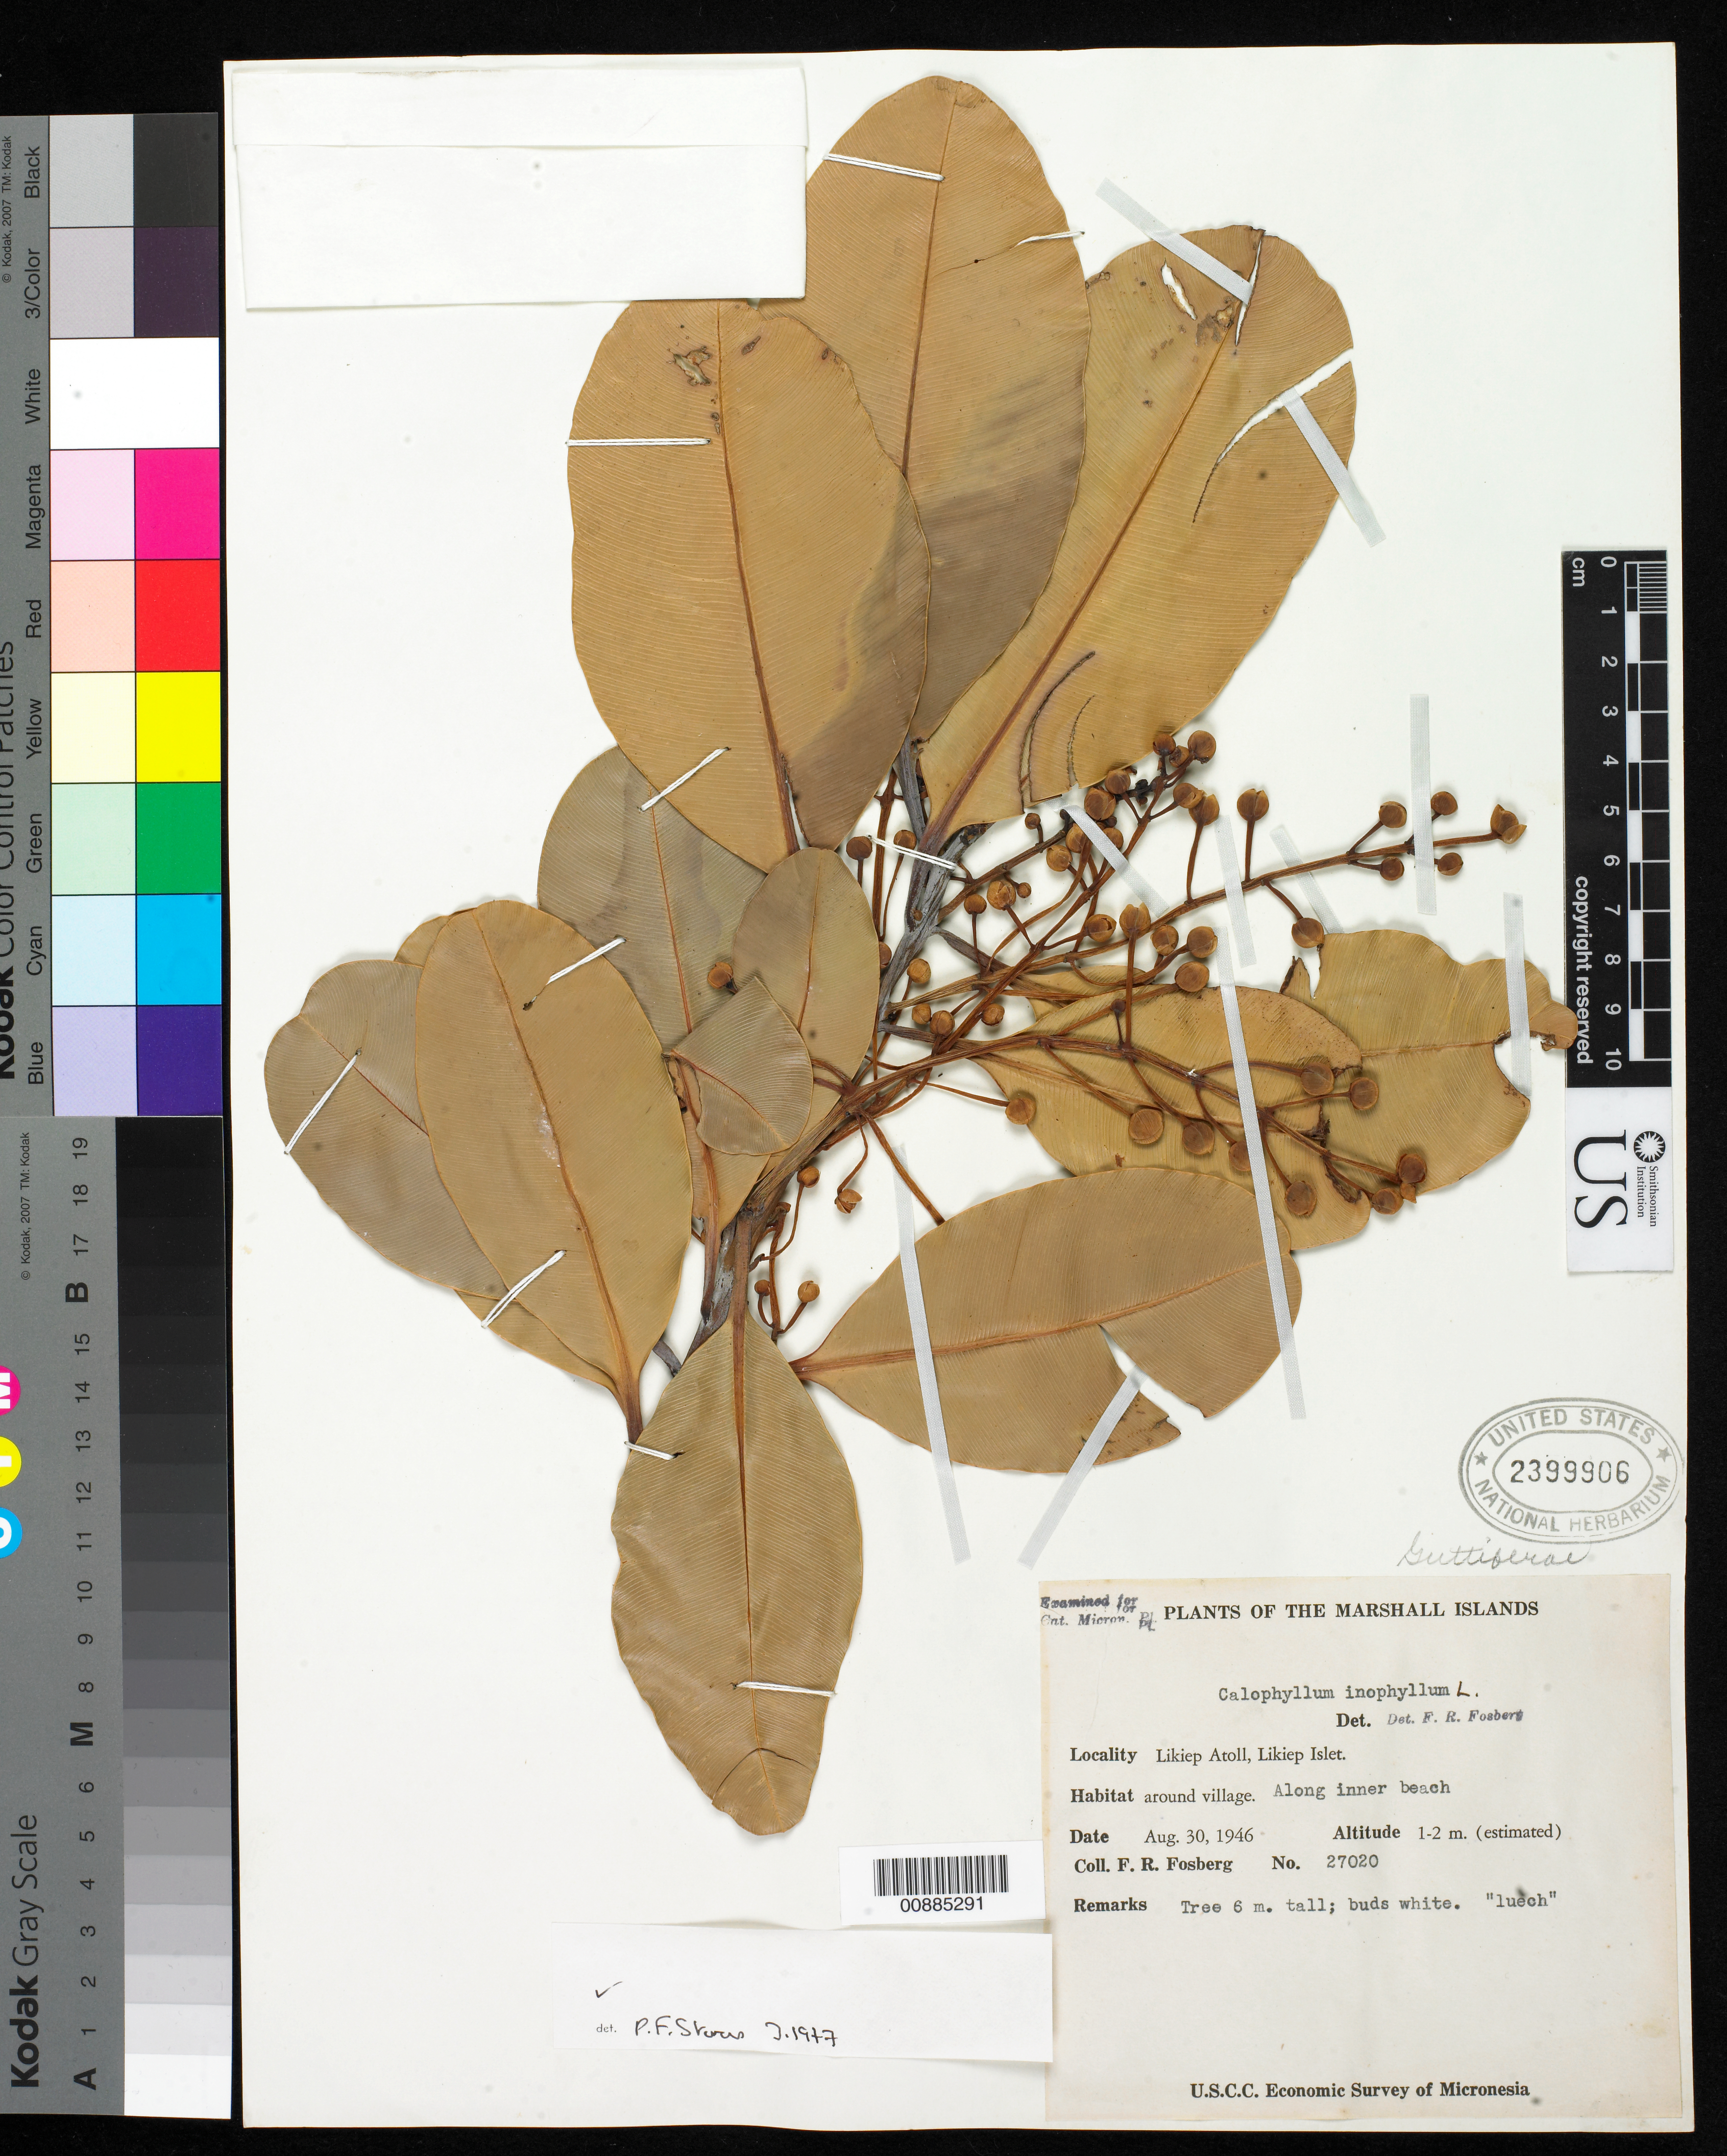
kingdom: Plantae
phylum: Tracheophyta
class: Magnoliopsida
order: Malpighiales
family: Calophyllaceae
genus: Calophyllum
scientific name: Calophyllum inophyllum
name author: L.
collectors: F. R. Fosberg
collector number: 27020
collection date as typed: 03 Jul 1946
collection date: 1946-07-03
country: Guam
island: Guam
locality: Valley just back of Pago Bay.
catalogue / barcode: US 2399906